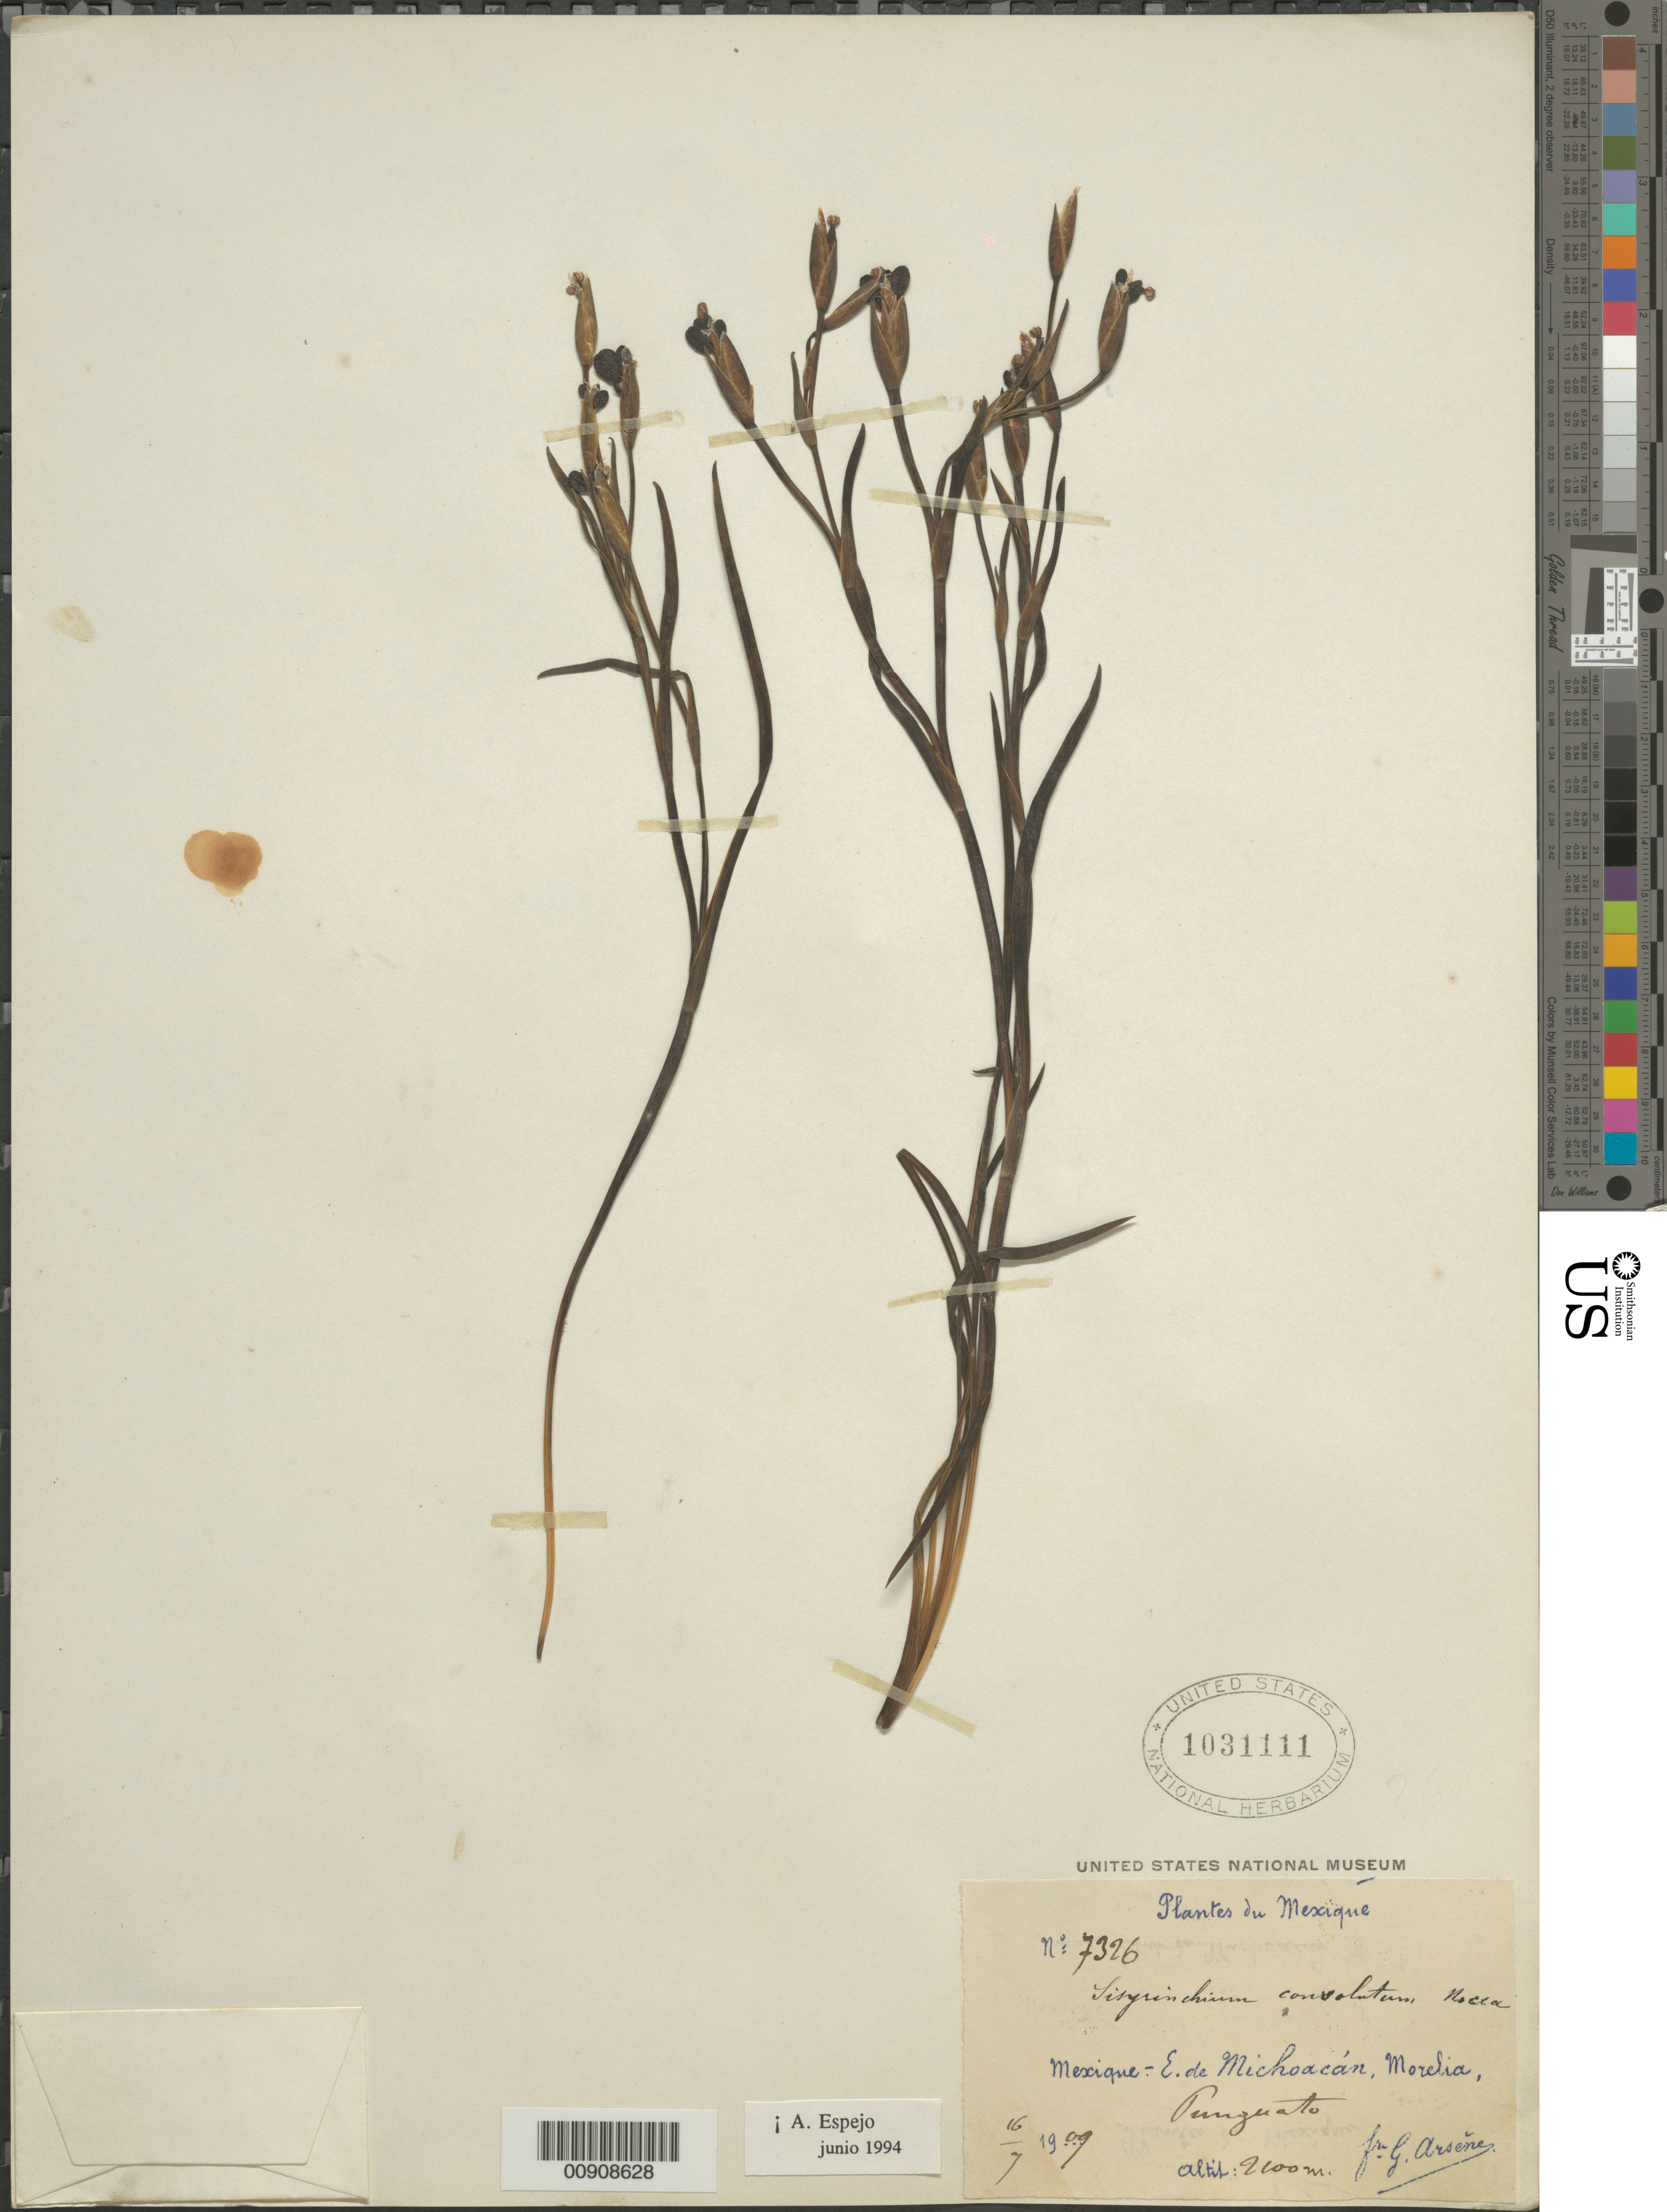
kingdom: Plantae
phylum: Tracheophyta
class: Liliopsida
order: Asparagales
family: Iridaceae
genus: Sisyrinchium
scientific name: Sisyrinchium convolutum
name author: Nocca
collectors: Bro. G. Arsène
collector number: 7326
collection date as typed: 16 Jul 1909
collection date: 1909-07-16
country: Mexico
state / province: Michoacán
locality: E. de Michoacán, Morelia, Punguato.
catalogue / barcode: US 1031111